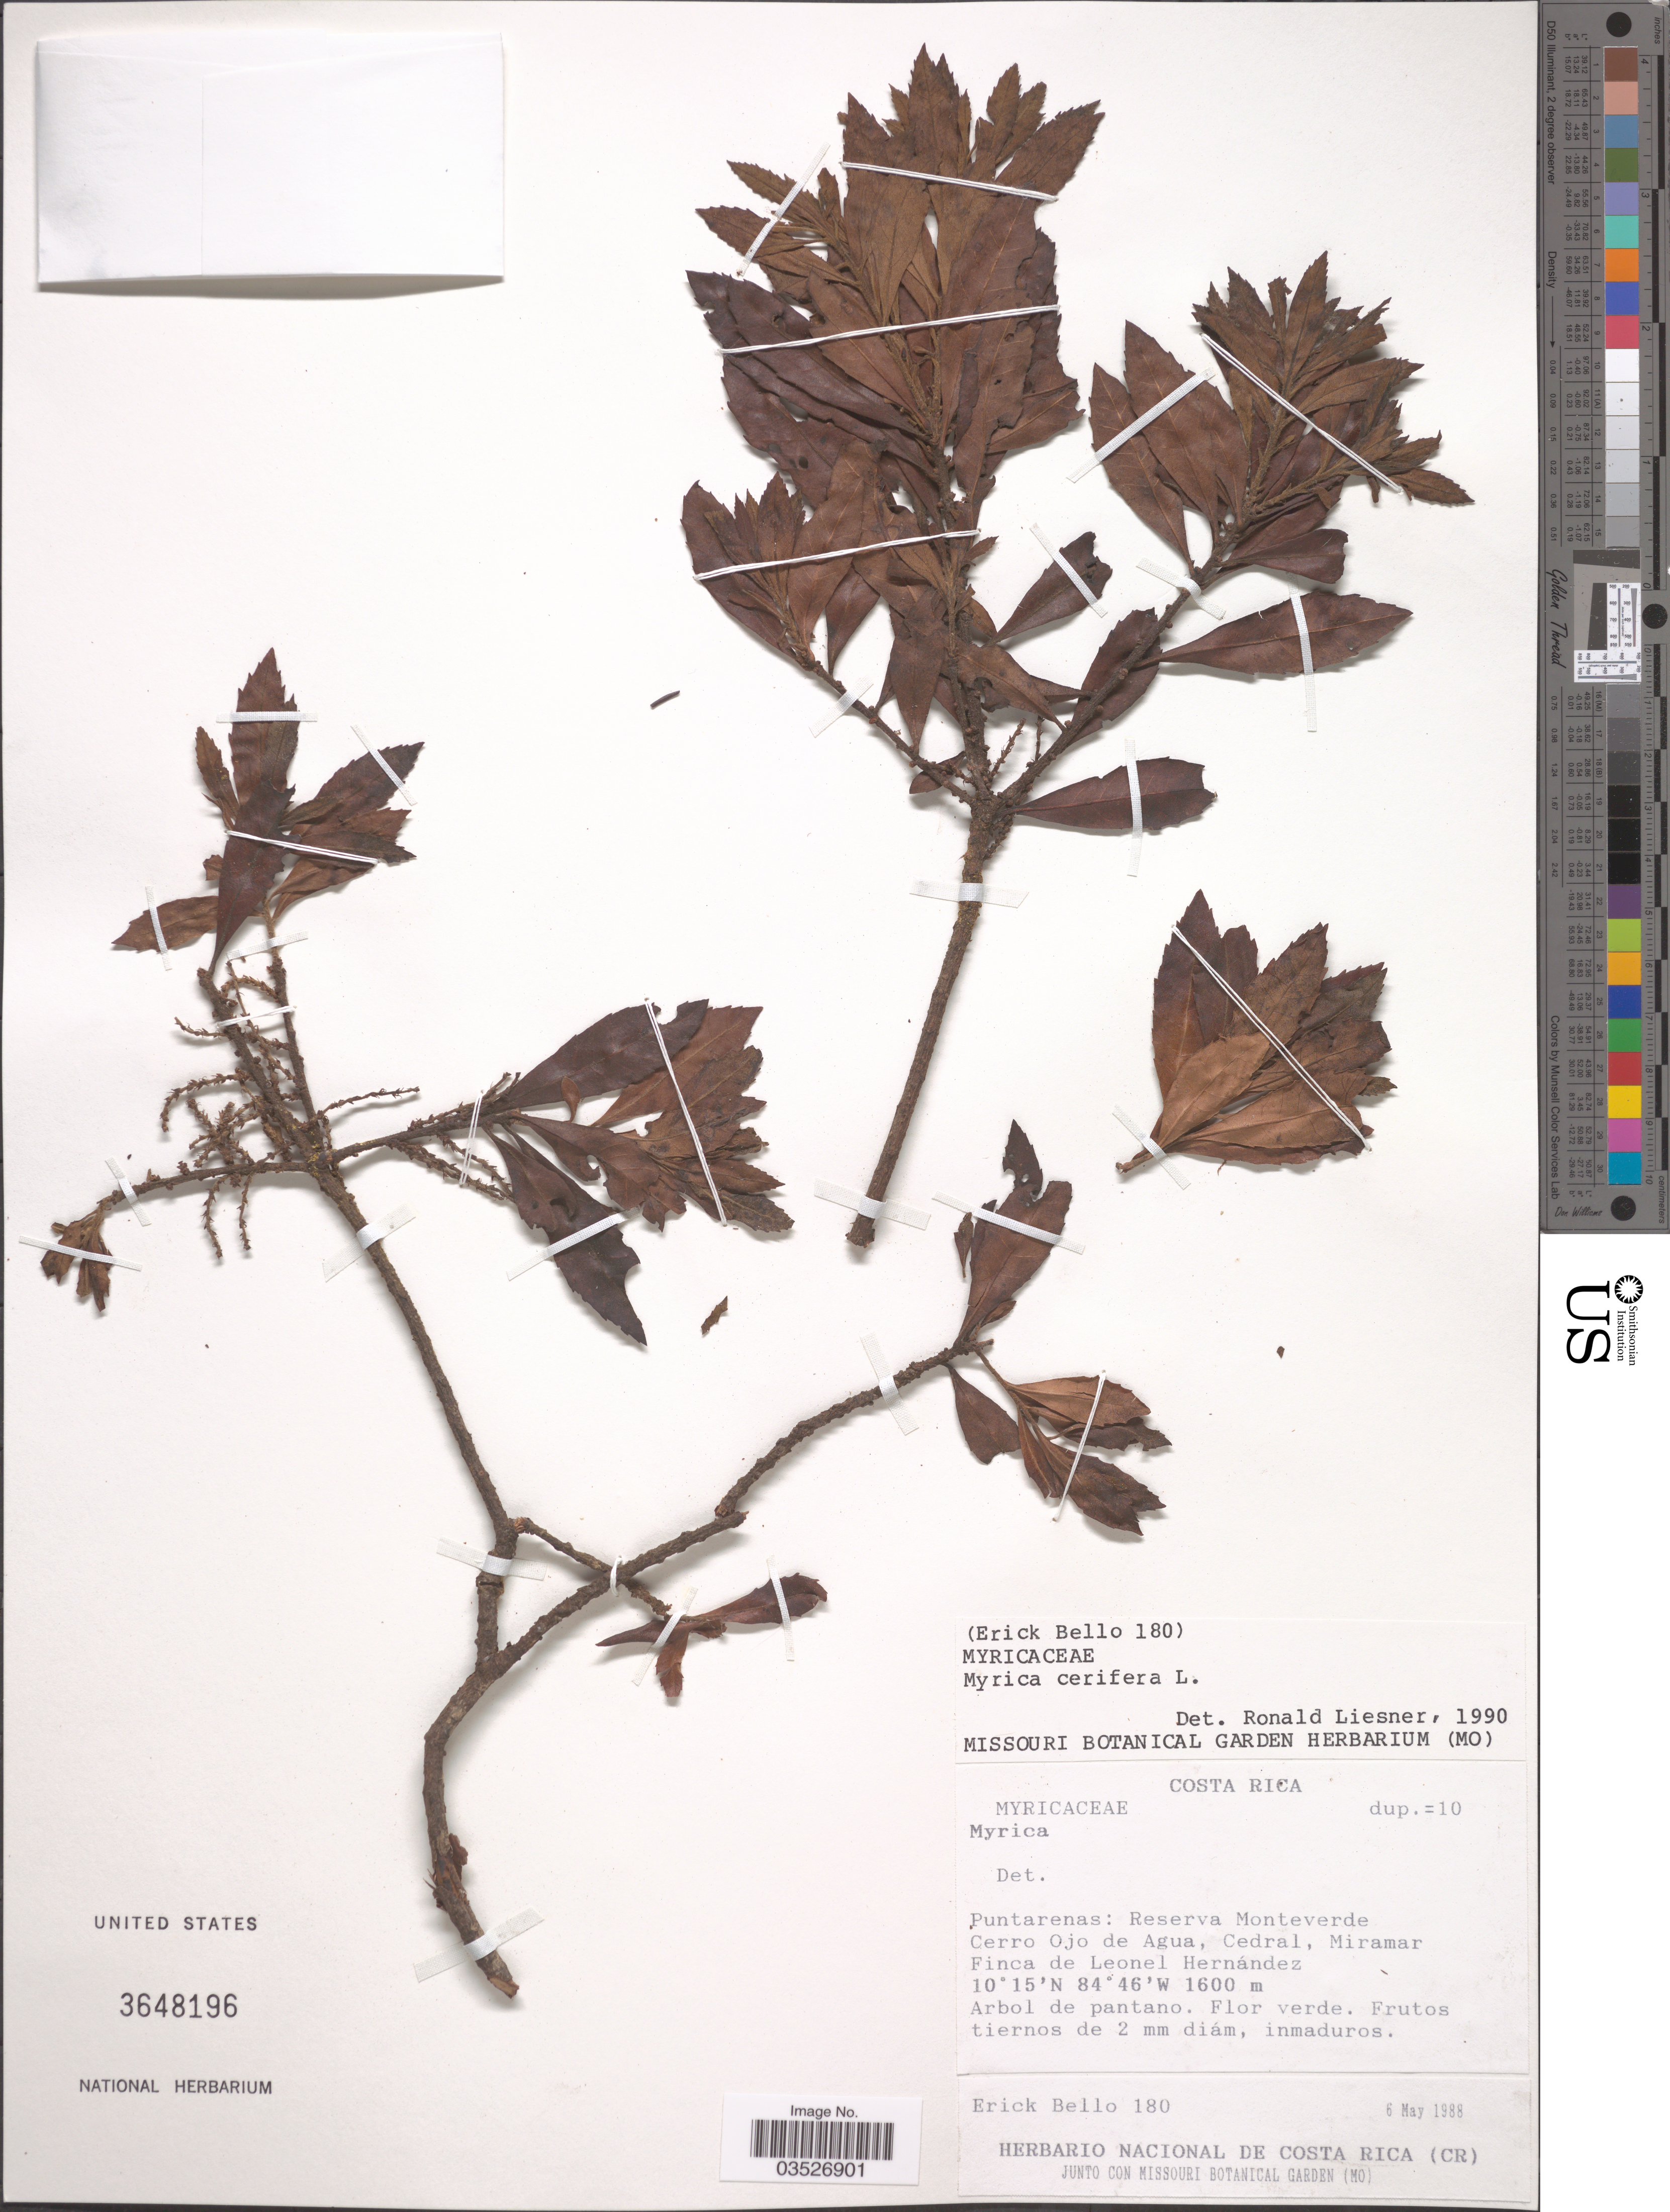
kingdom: Plantae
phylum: Tracheophyta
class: Magnoliopsida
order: Fagales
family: Myricaceae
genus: Myrica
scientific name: Myrica cerifera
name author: L.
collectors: E. Bello C.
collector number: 180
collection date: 1988-05-06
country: Costa Rica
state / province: Puntarenas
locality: Reserva Monteverde Cerro Ojo de Agua, Cedral, Miramar Finca de Leonel Hernández.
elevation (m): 1600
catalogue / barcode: US 3648196